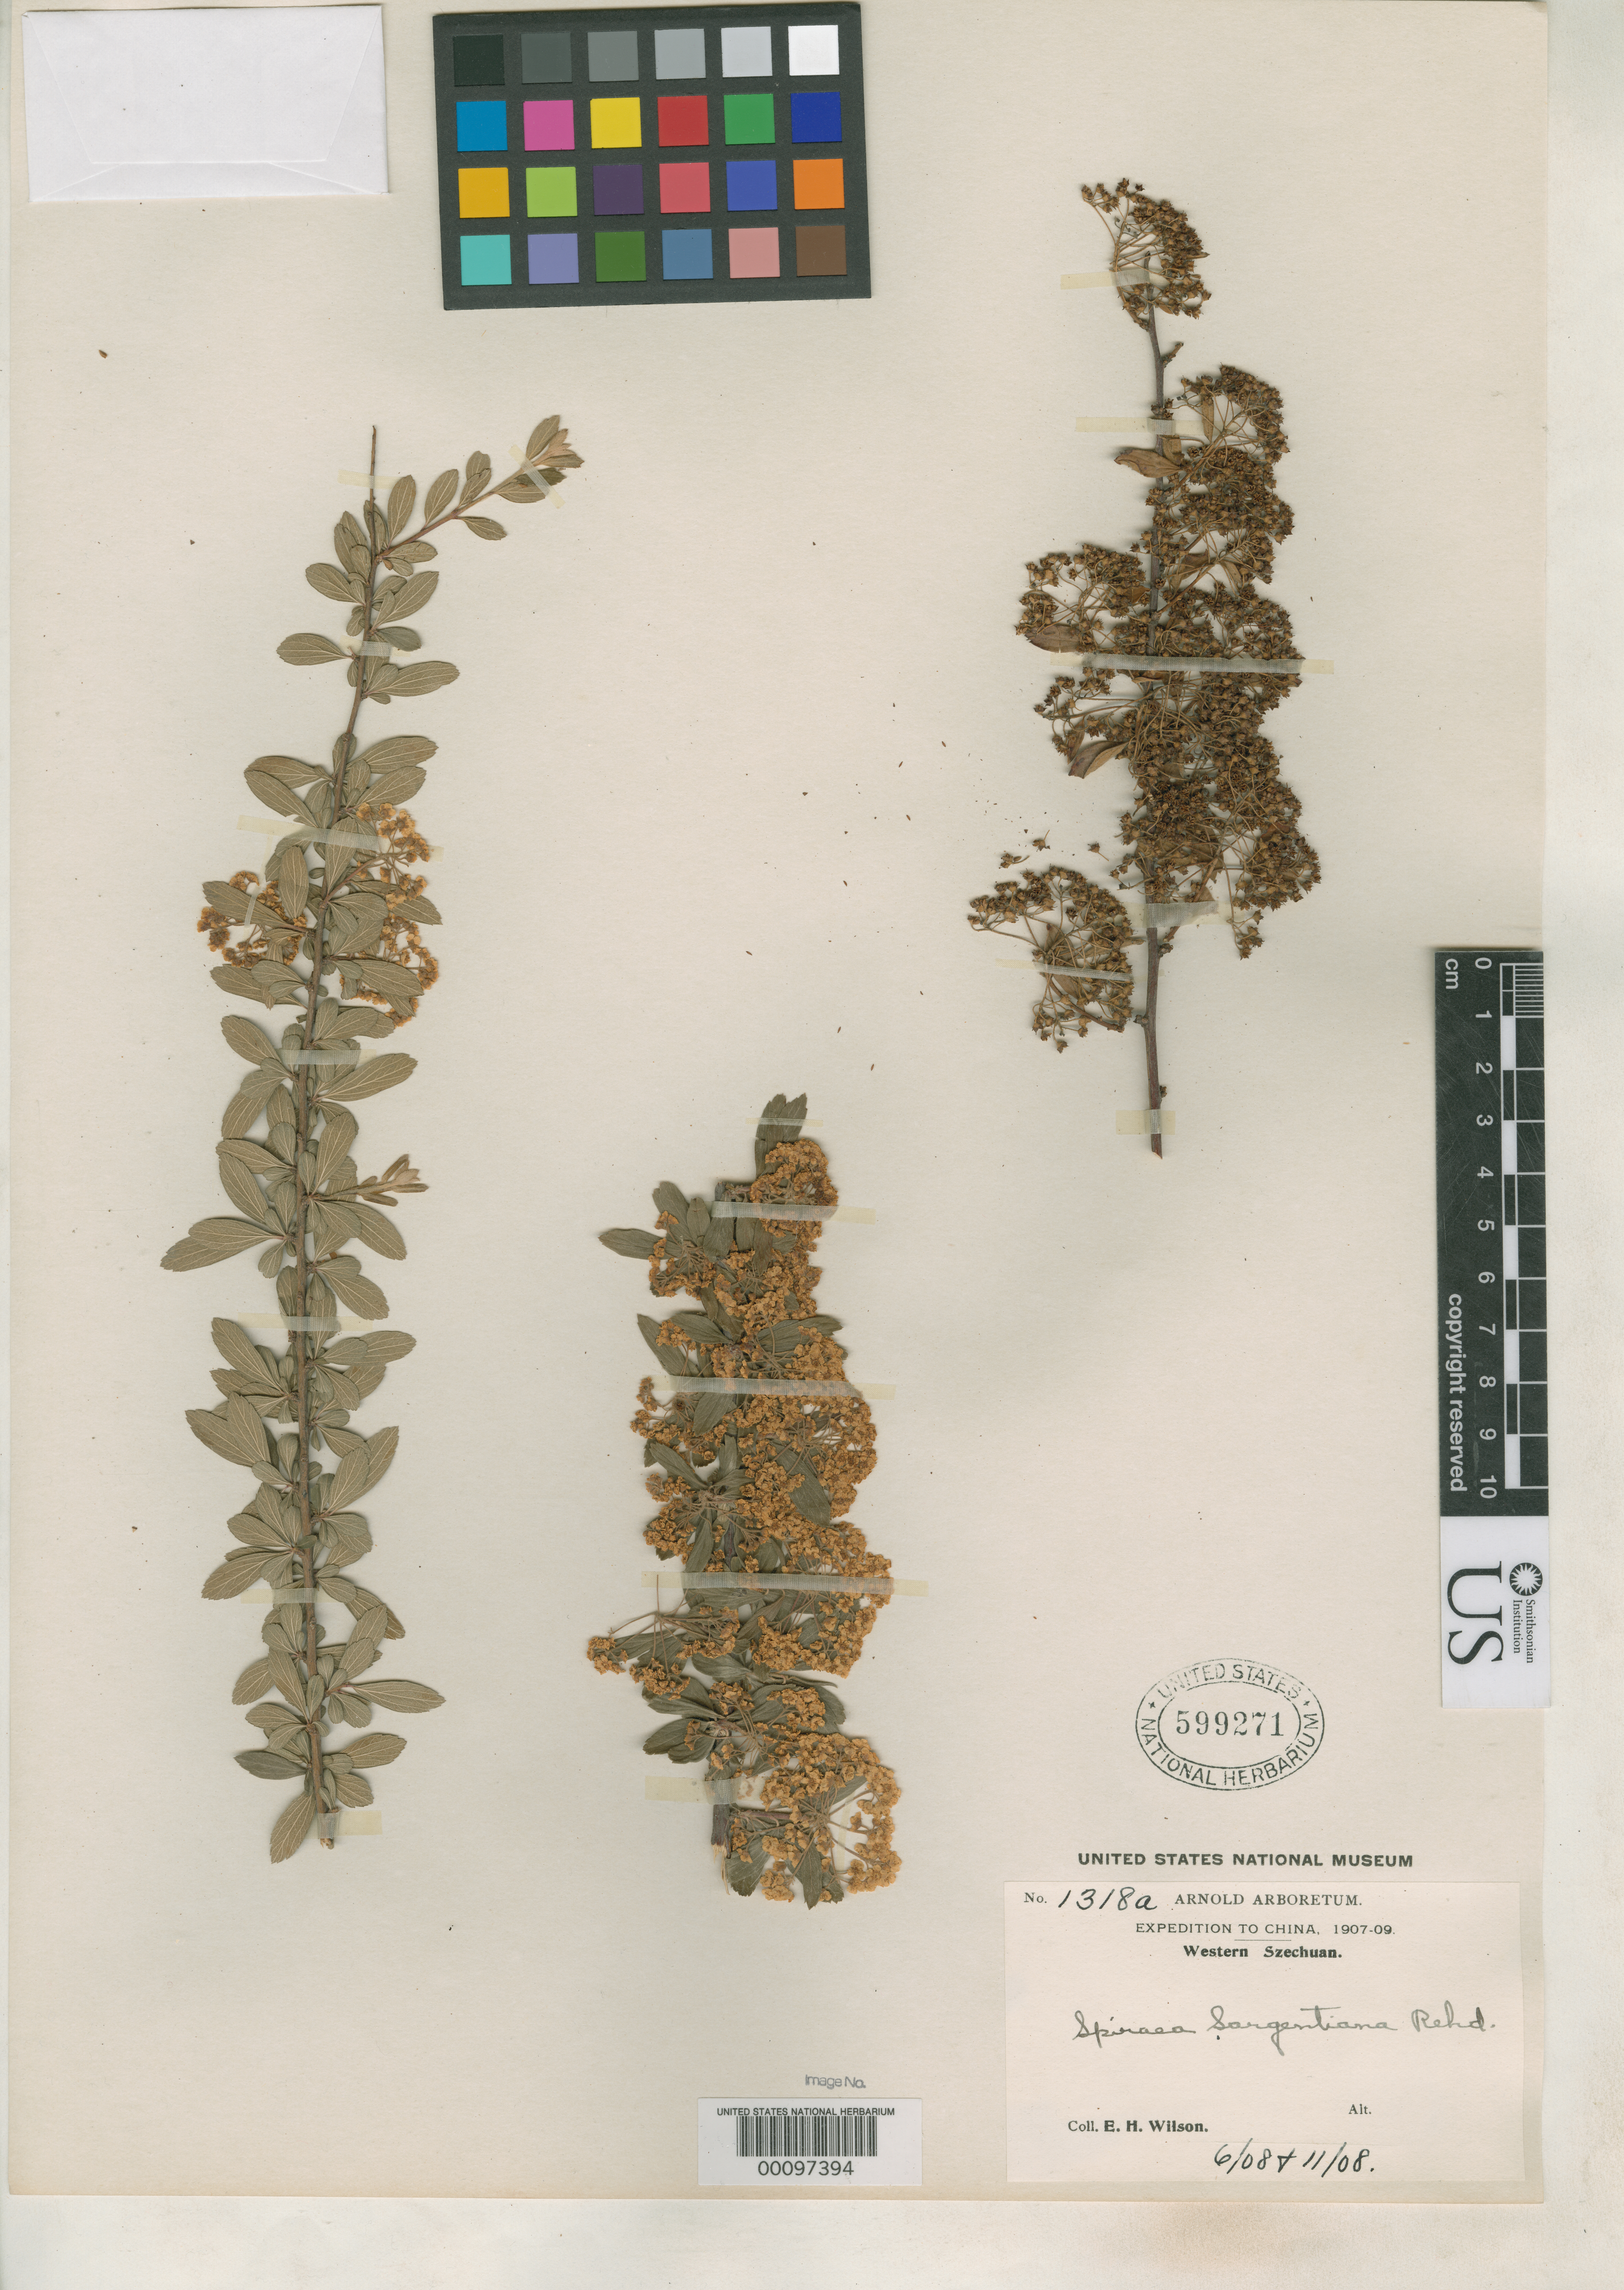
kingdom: Plantae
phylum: Tracheophyta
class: Magnoliopsida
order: Rosales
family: Rosaceae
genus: Spiraea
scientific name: Spiraea sargentiana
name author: Rehder in Sarg.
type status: Isotype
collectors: E. H. Wilson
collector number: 1318 a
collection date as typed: Jun 1908 to -- Nov 1908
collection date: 1908-06/1908-11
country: China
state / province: Sichuan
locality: West and near Wen-ch'uan Hsien.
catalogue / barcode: US 599271